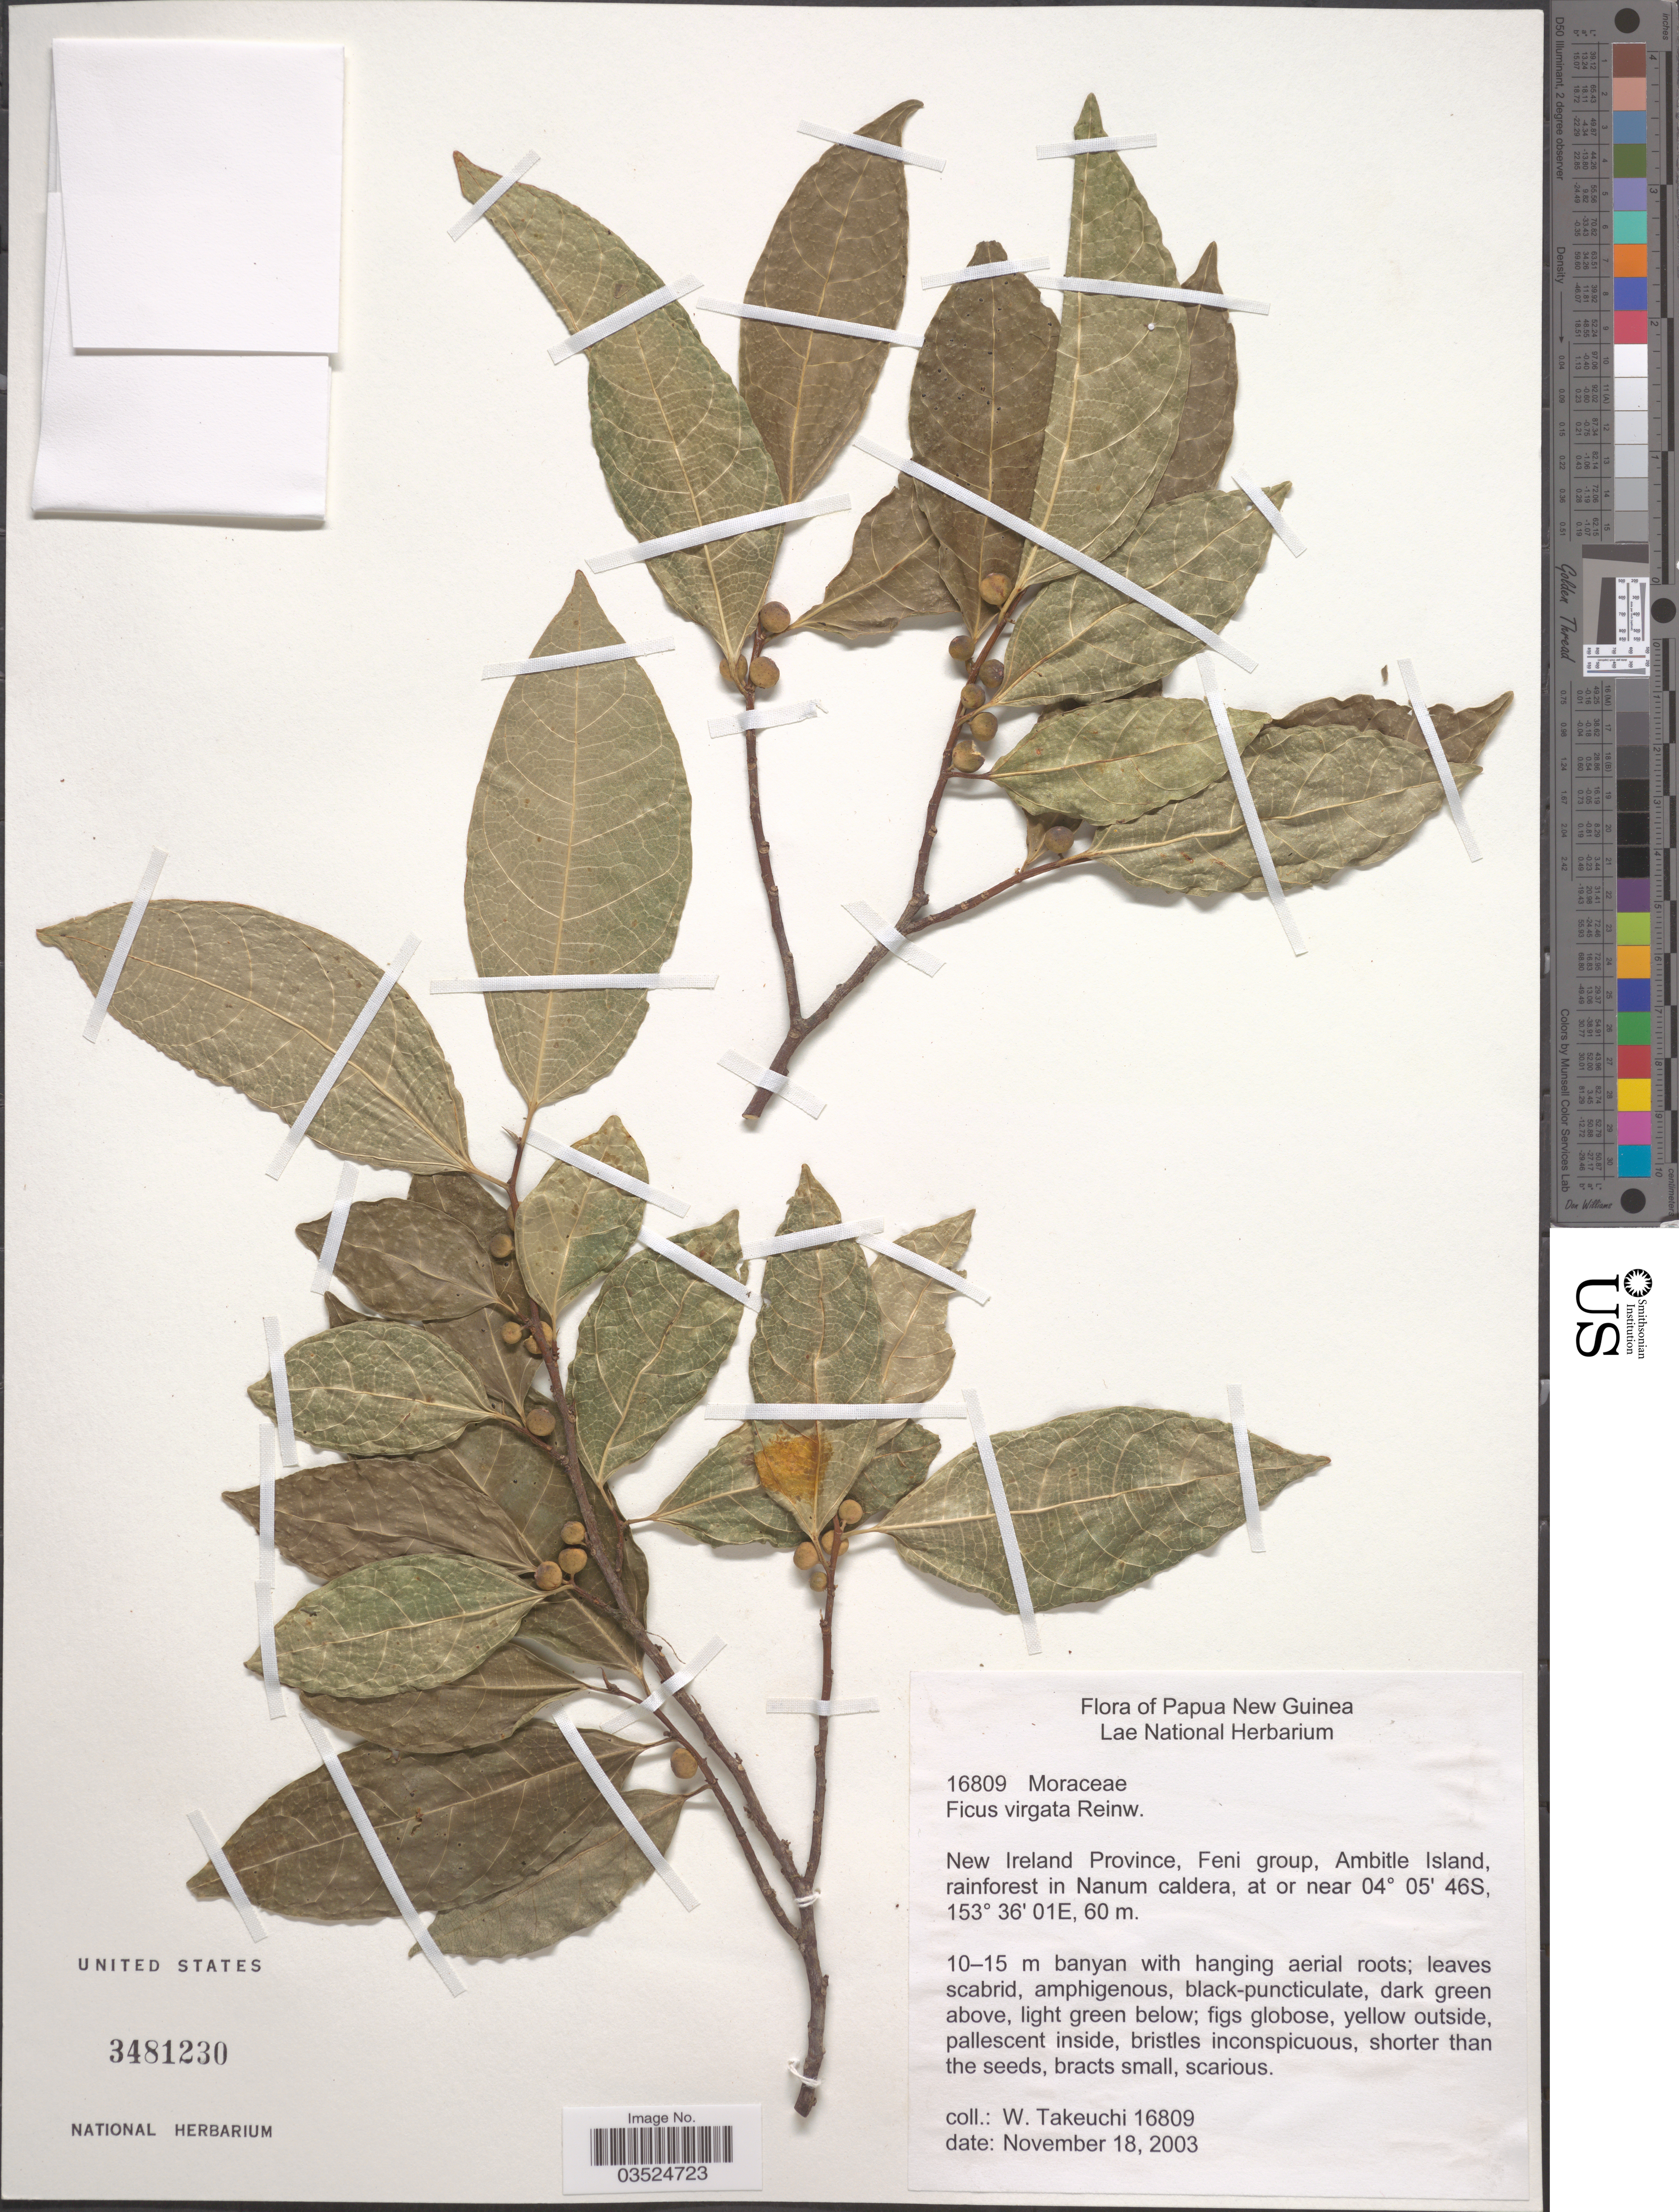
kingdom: Plantae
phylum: Tracheophyta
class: Magnoliopsida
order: Rosales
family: Moraceae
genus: Ficus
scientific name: Ficus virgata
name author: Reinw.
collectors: W. N. Takeuchi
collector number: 16809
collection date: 2003-11-18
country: Papua New Guinea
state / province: New Ireland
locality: Feni group, Ambitle Island.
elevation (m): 60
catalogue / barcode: US 3481230